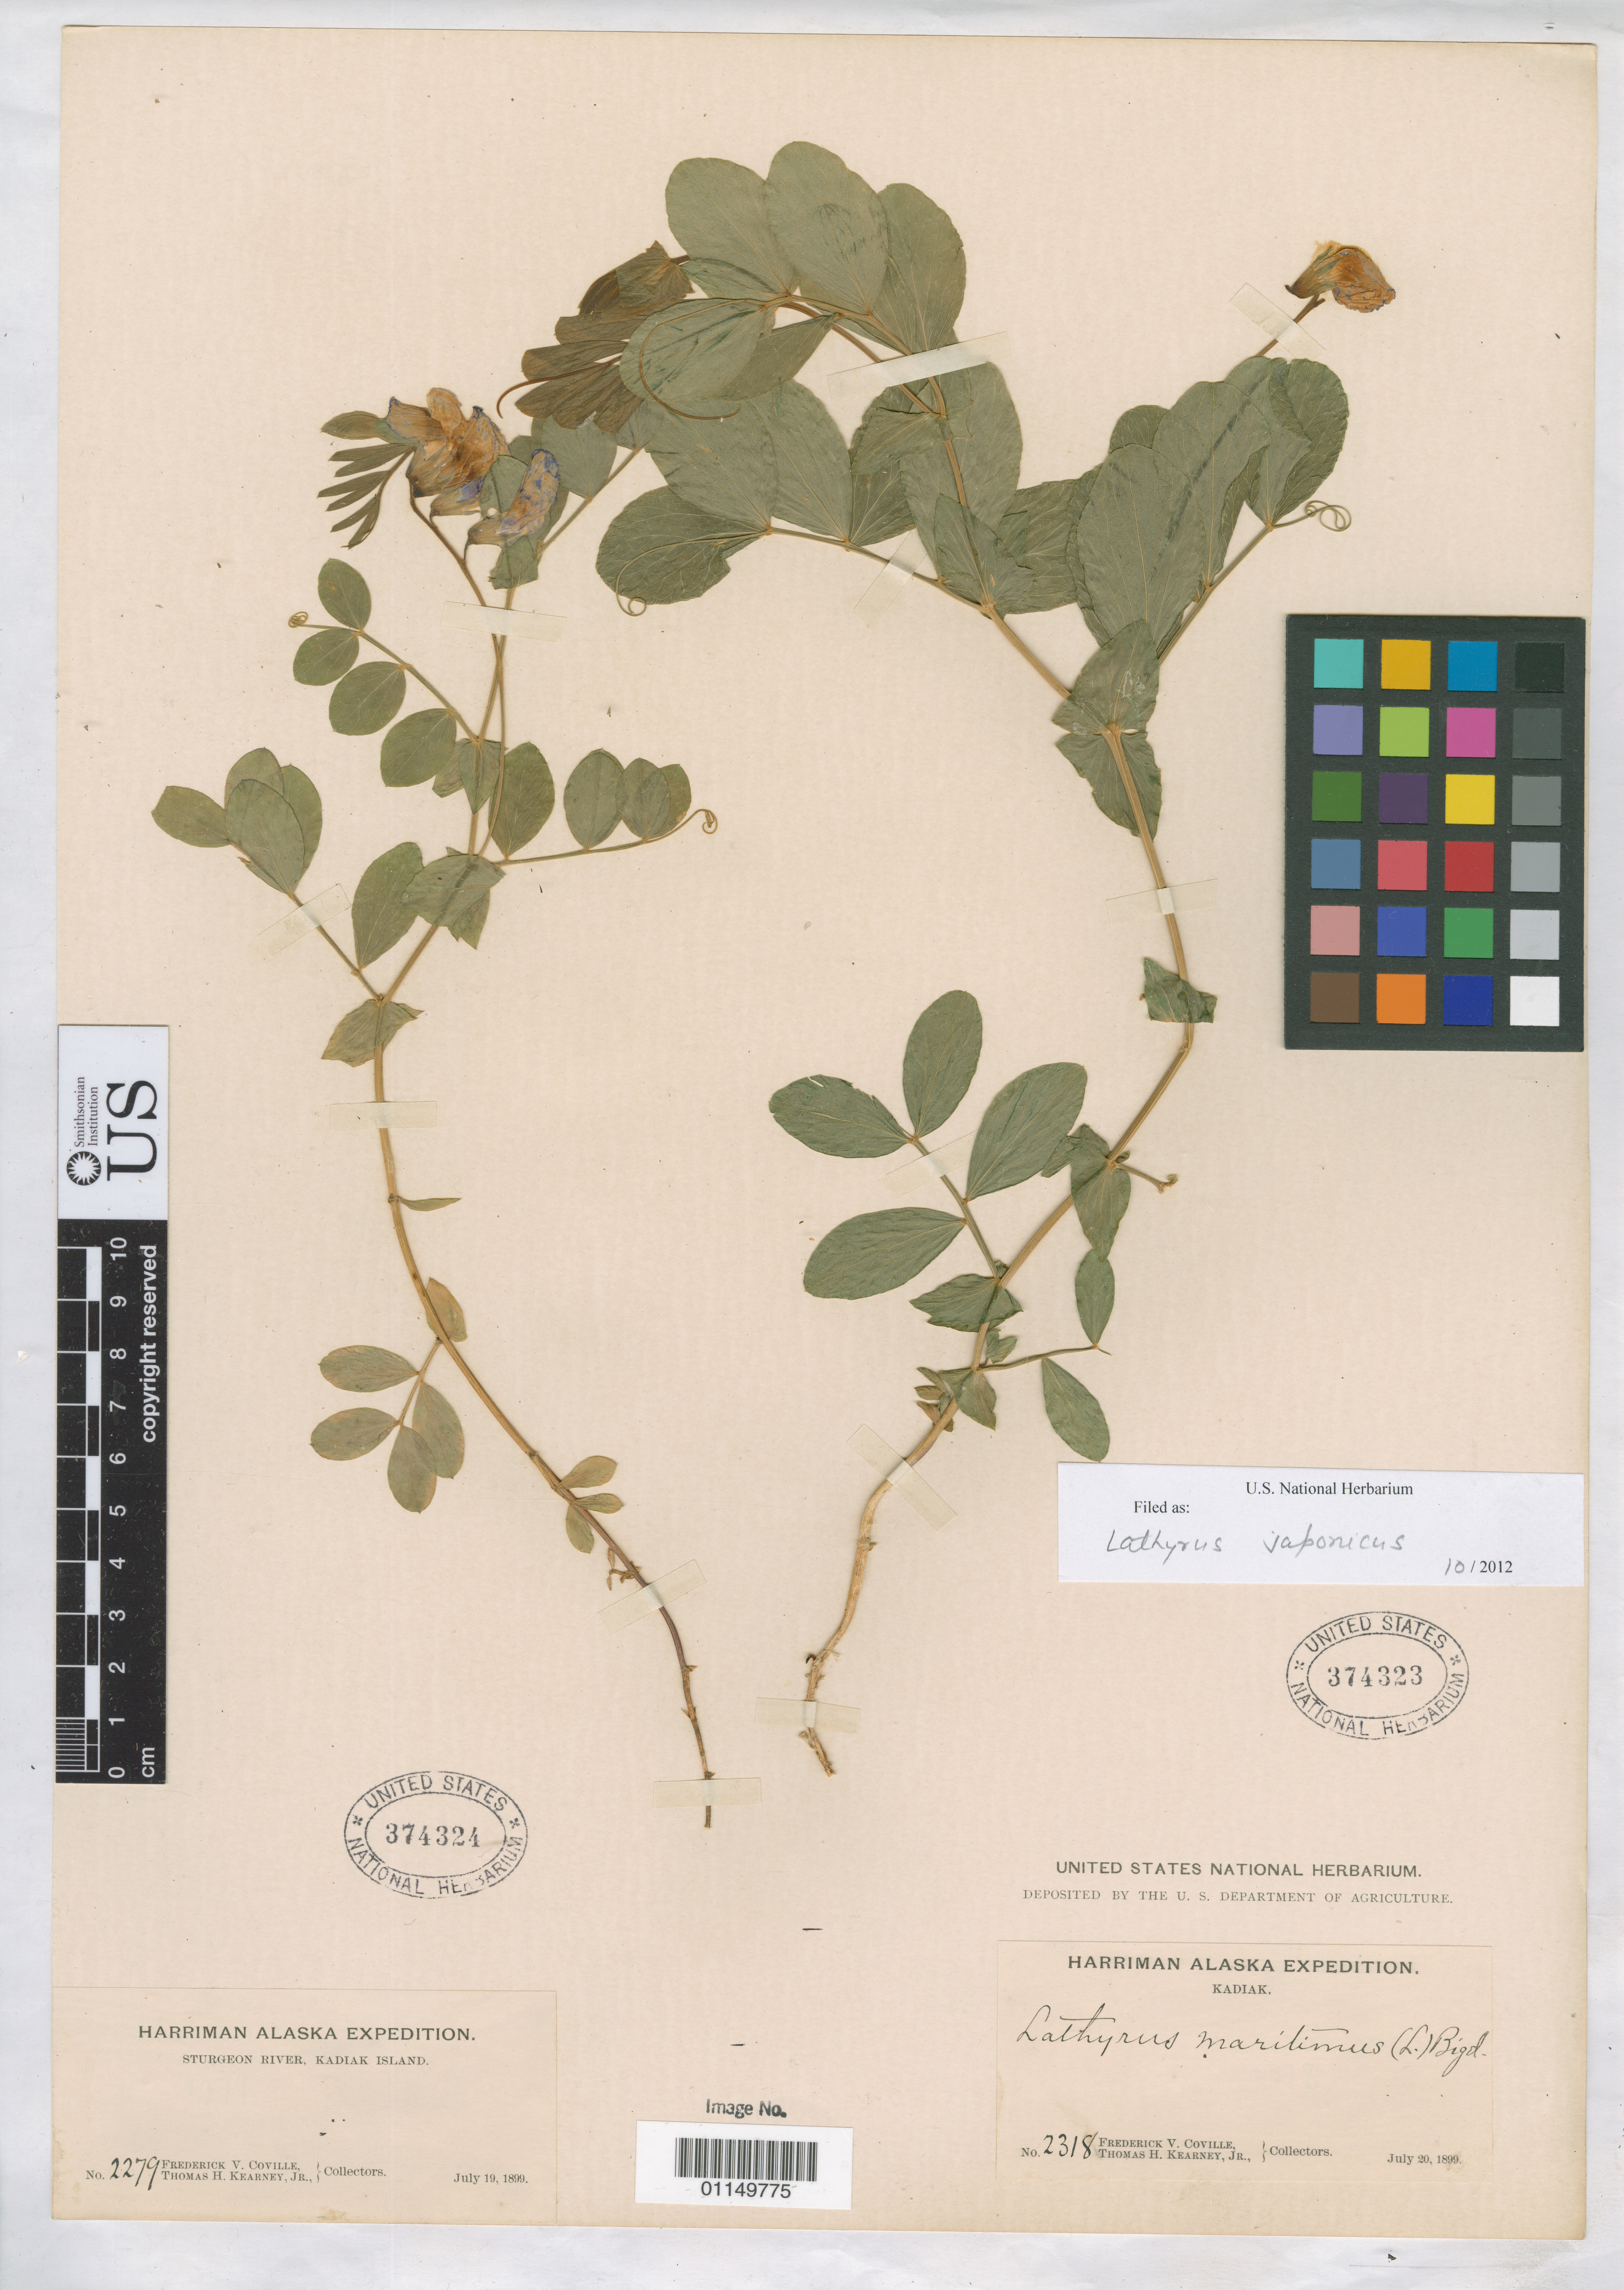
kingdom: Plantae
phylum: Tracheophyta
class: Magnoliopsida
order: Fabales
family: Fabaceae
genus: Lathyrus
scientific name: Lathyrus japonicus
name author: Willd.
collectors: F. V. Coville & T. H. Kearney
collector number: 2318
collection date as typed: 20 Jul 1899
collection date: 1899-07-20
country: United States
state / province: Alaska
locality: Kadiak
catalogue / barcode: US 374322